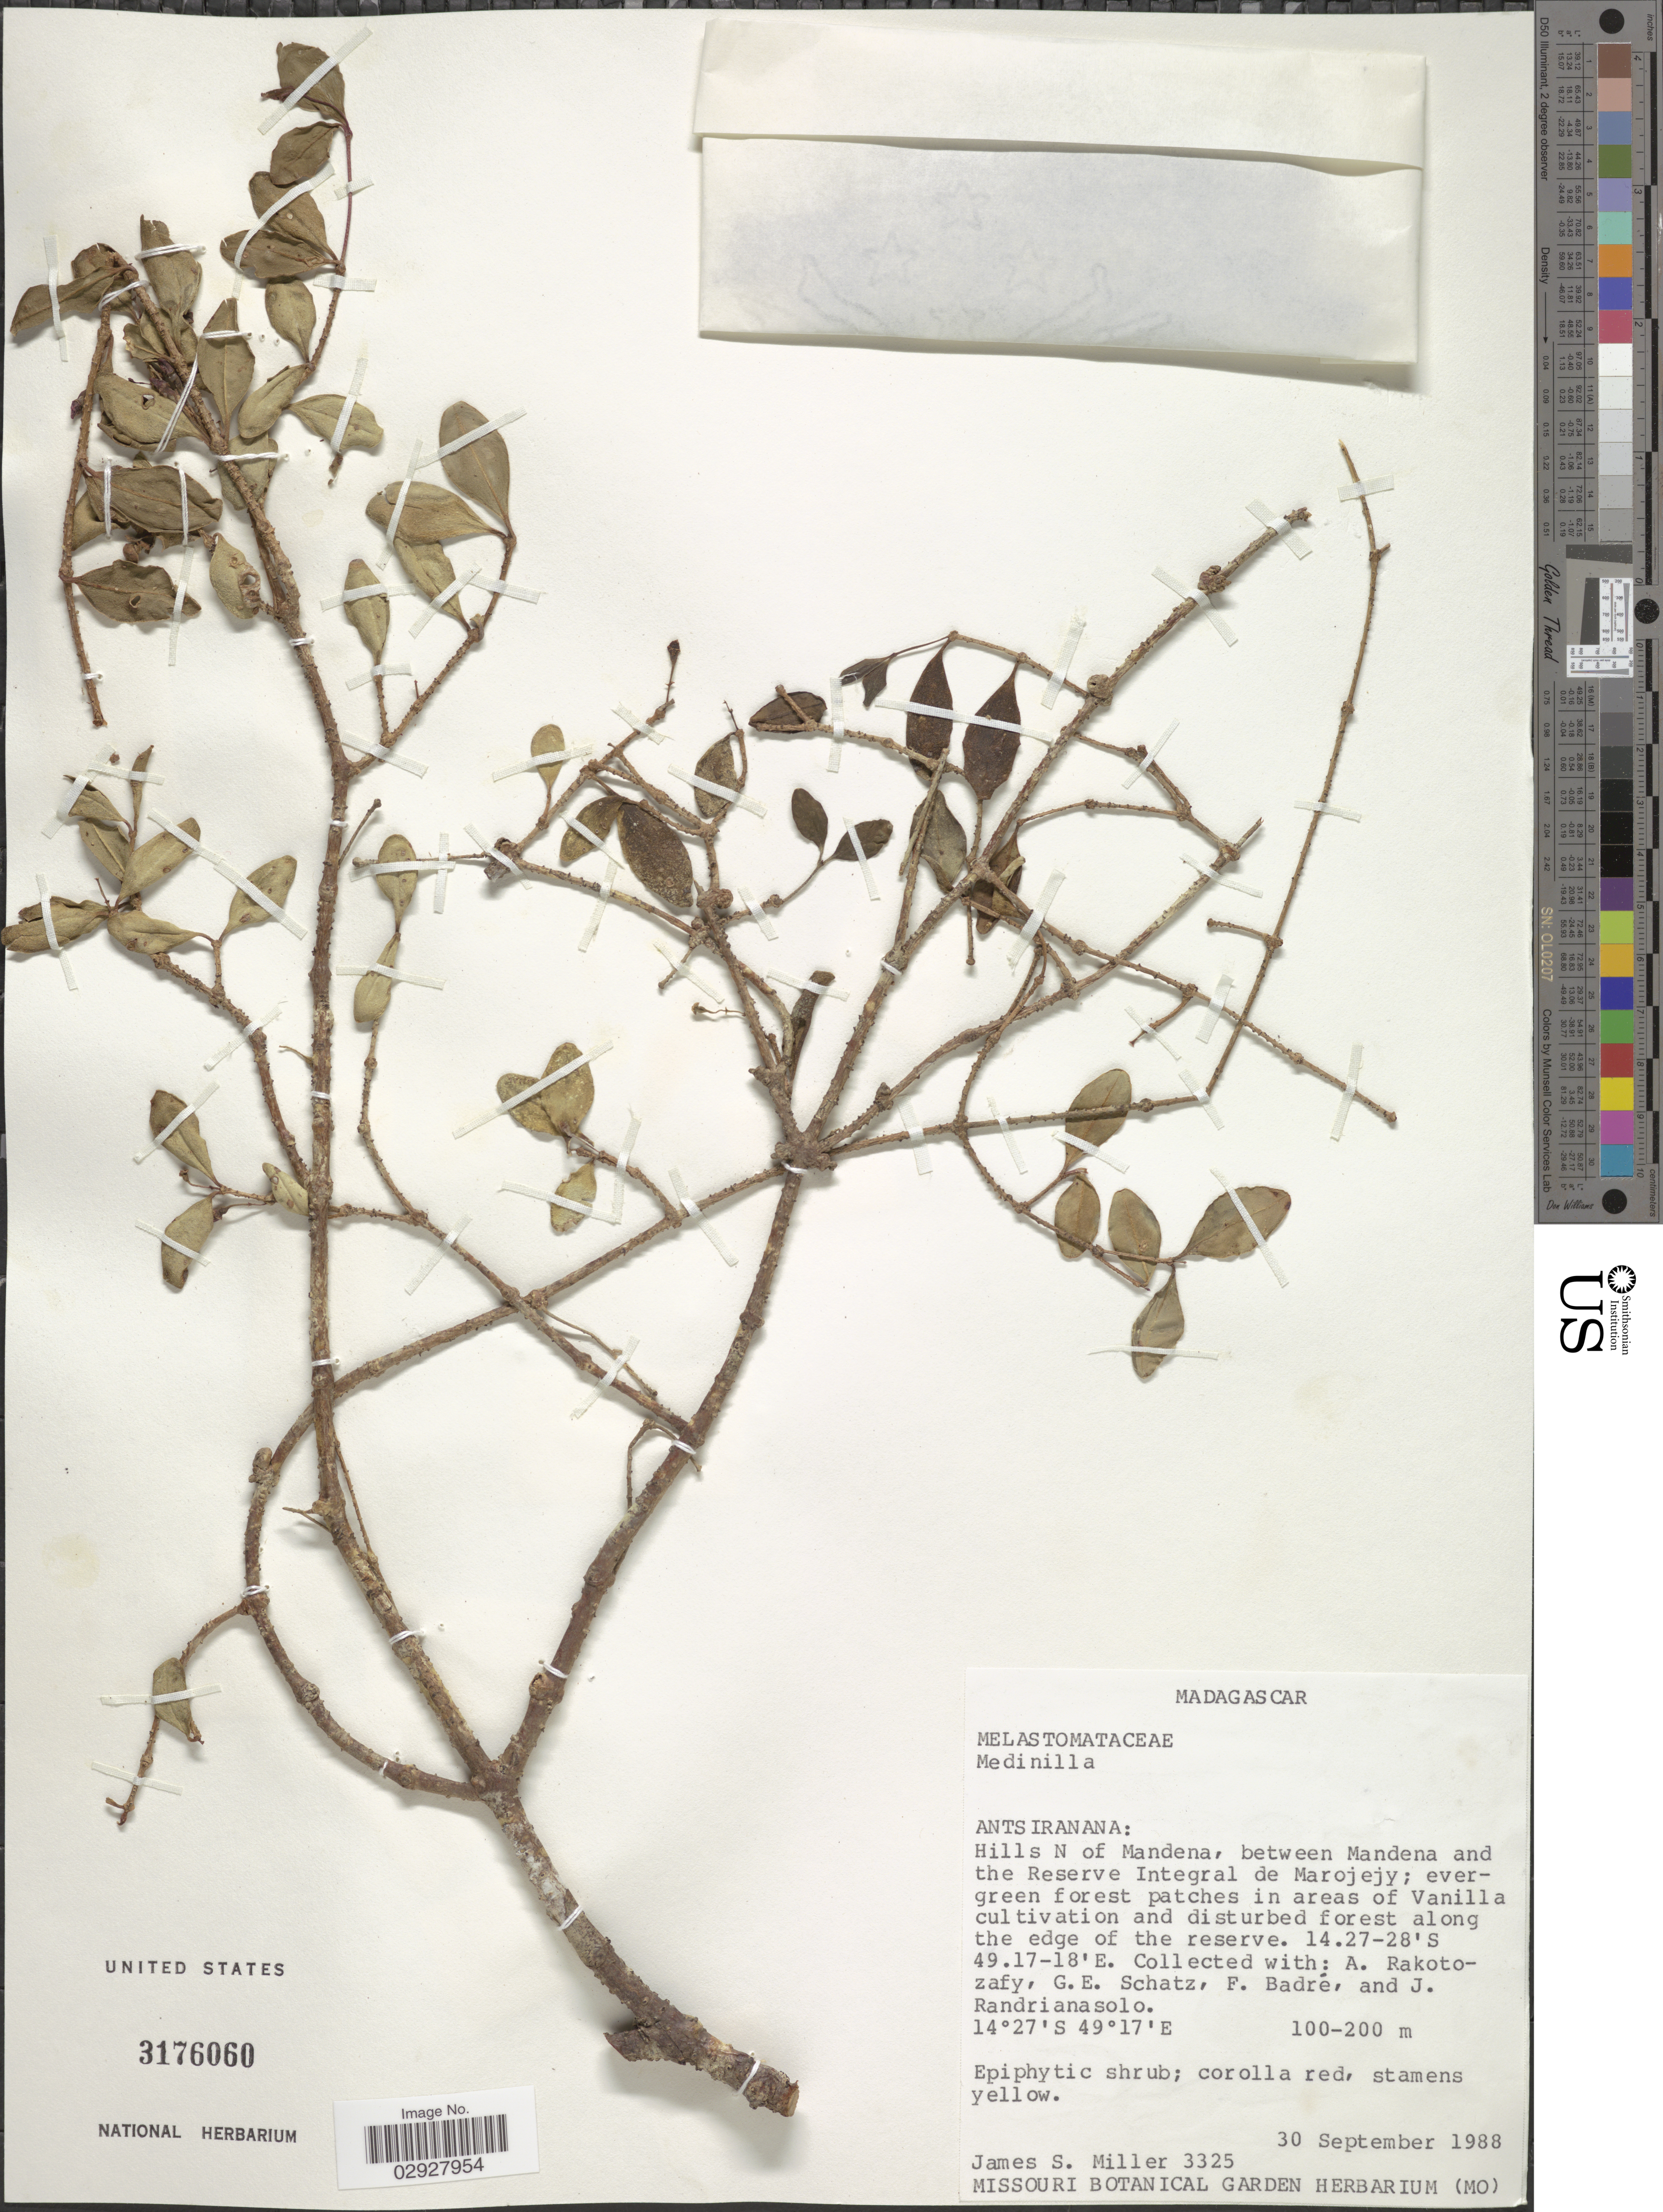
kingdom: Plantae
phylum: Tracheophyta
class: Magnoliopsida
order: Myrtales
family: Melastomataceae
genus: Medinilla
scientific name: Medinilla sp.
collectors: J. S. Miller, A. Rakotozafy, G. Schatz, F. Badré & J. Randrianasolo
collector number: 3325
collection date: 1988-09-30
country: Madagascar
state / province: Sava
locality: Hills N of Mandena, between Mandena and the Reserve Integral de Marojejy.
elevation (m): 100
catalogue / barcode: US 3176060